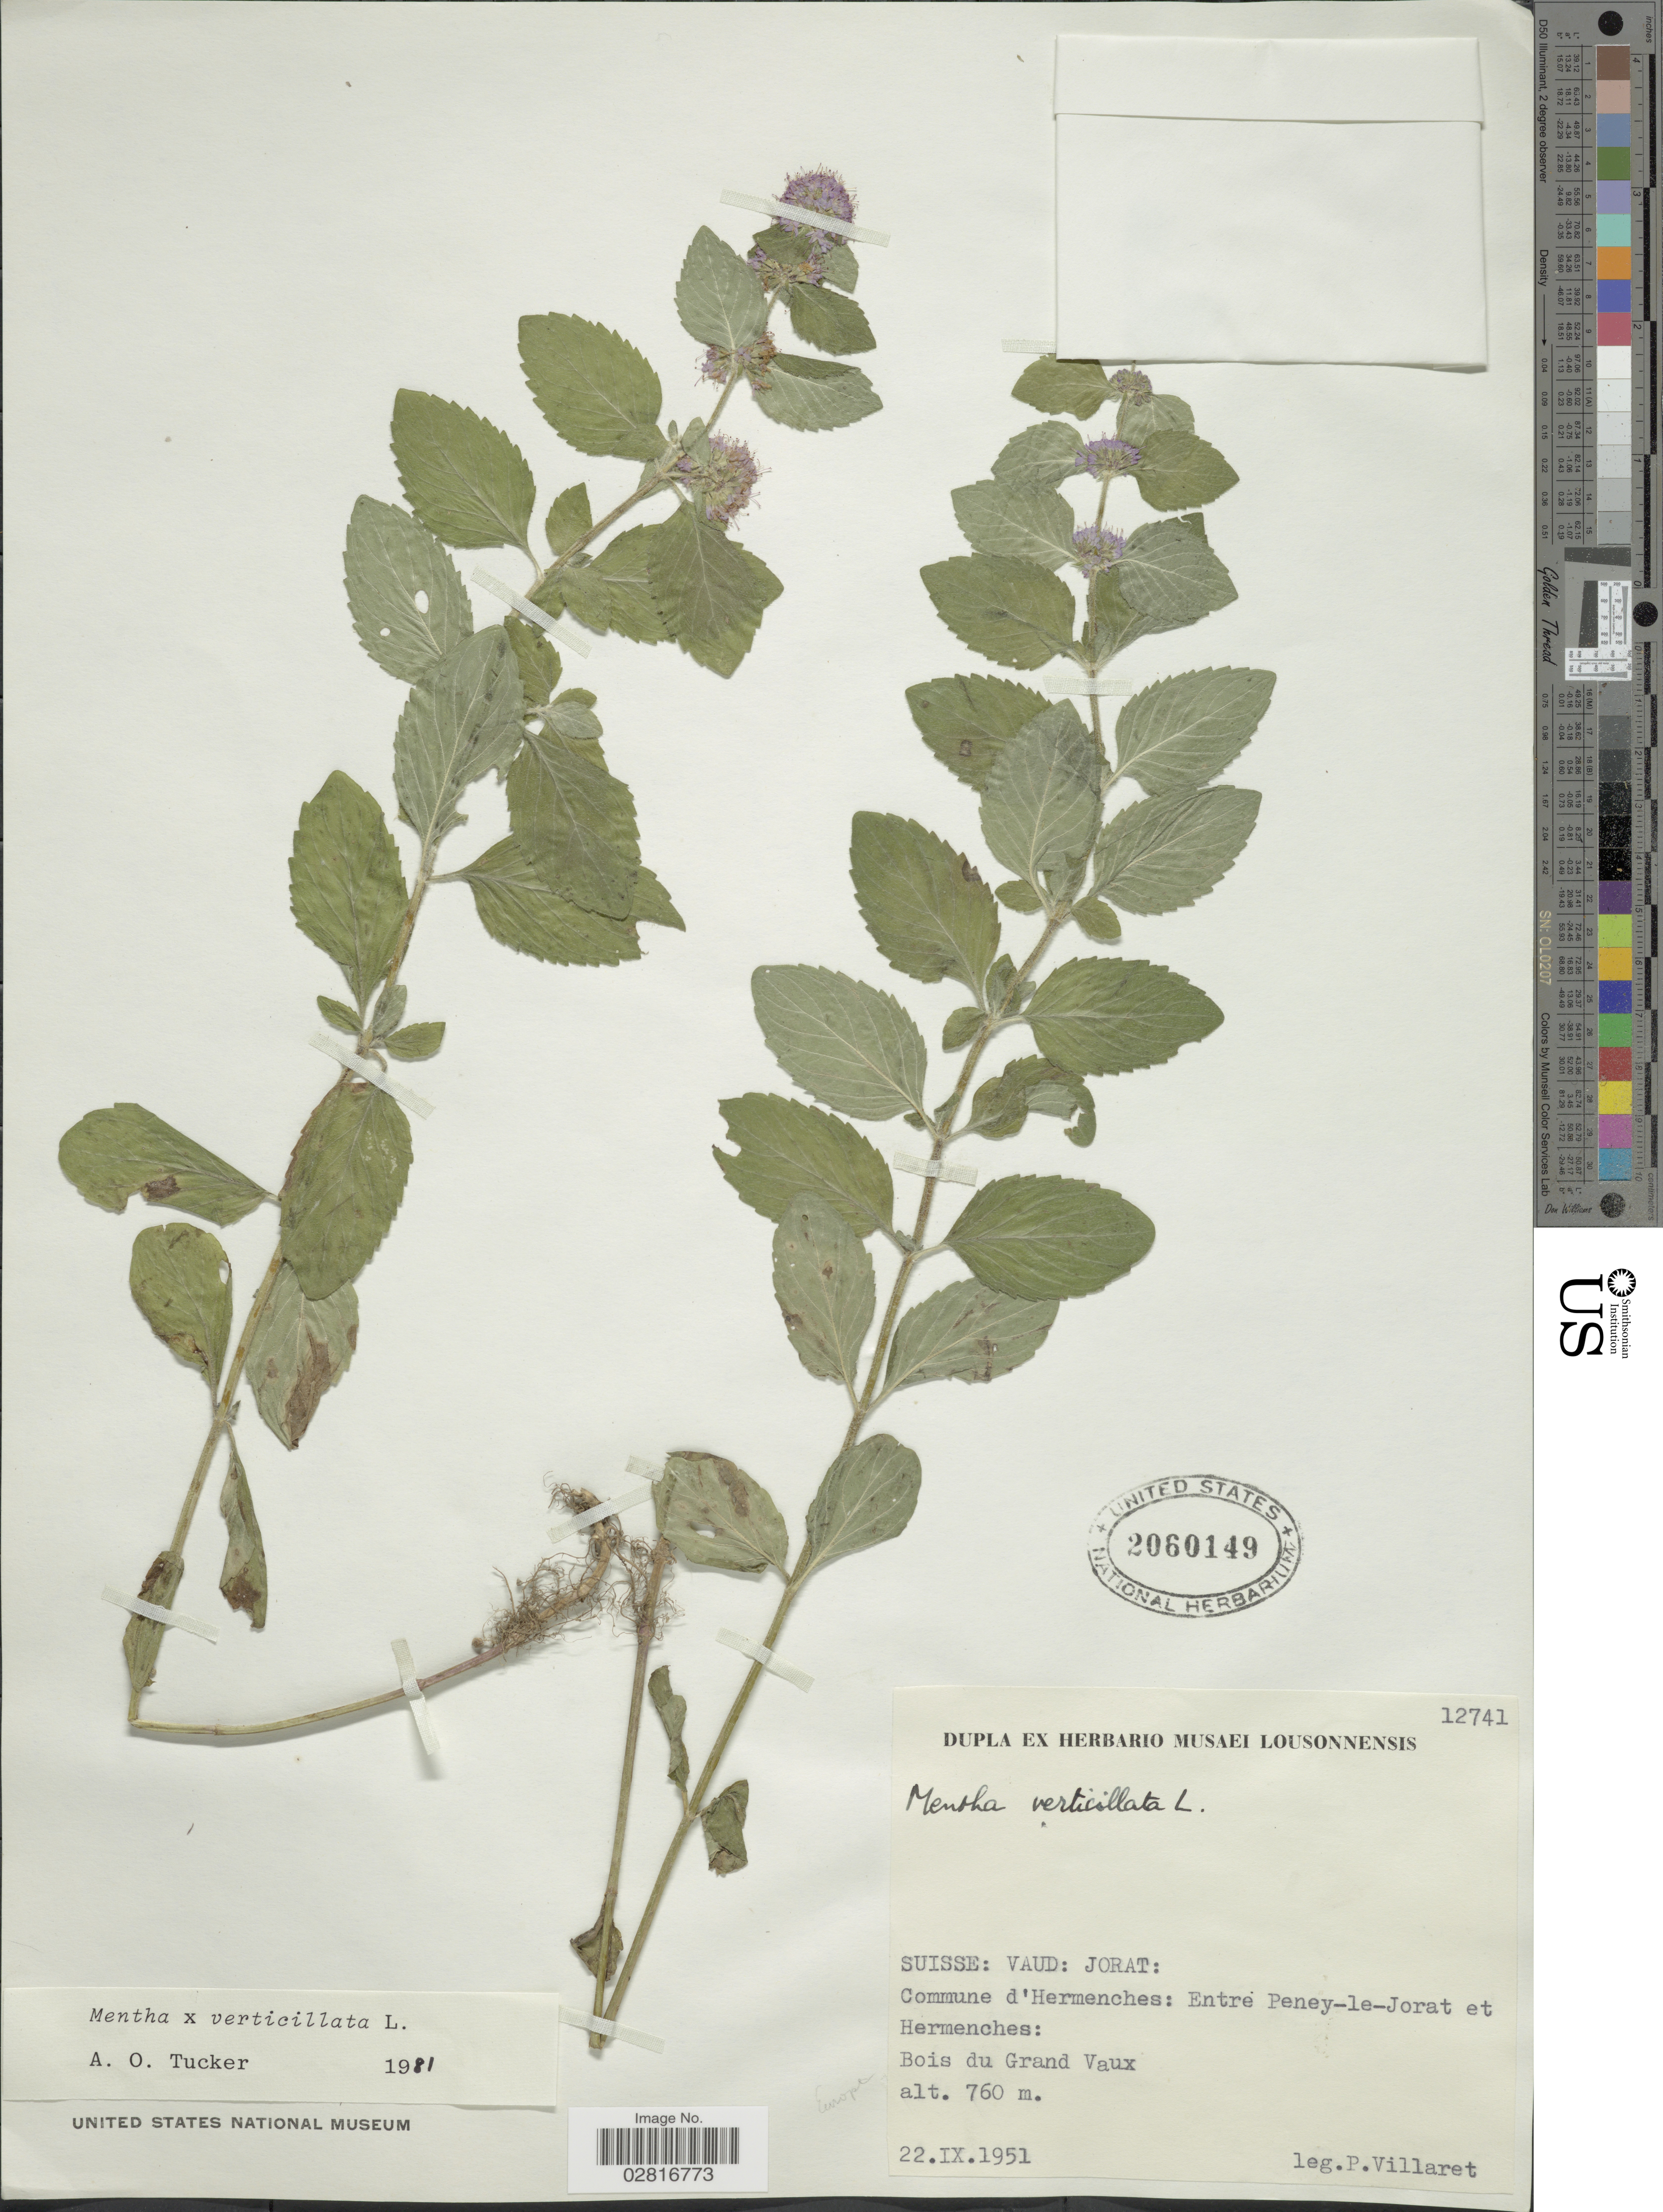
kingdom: Plantae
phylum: Tracheophyta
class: Magnoliopsida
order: Lamiales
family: Lamiaceae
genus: Mentha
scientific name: Mentha x verticillata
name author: L.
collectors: P. Villaret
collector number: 12741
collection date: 1951-09-22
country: Switzerland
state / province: Vaud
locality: Suisse: Vaud: Jorat: Commune d'Hermenches: Entre Peney-le-Jorat et Hermendes. Bois du Grand Vaux.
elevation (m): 760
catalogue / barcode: US 2060149